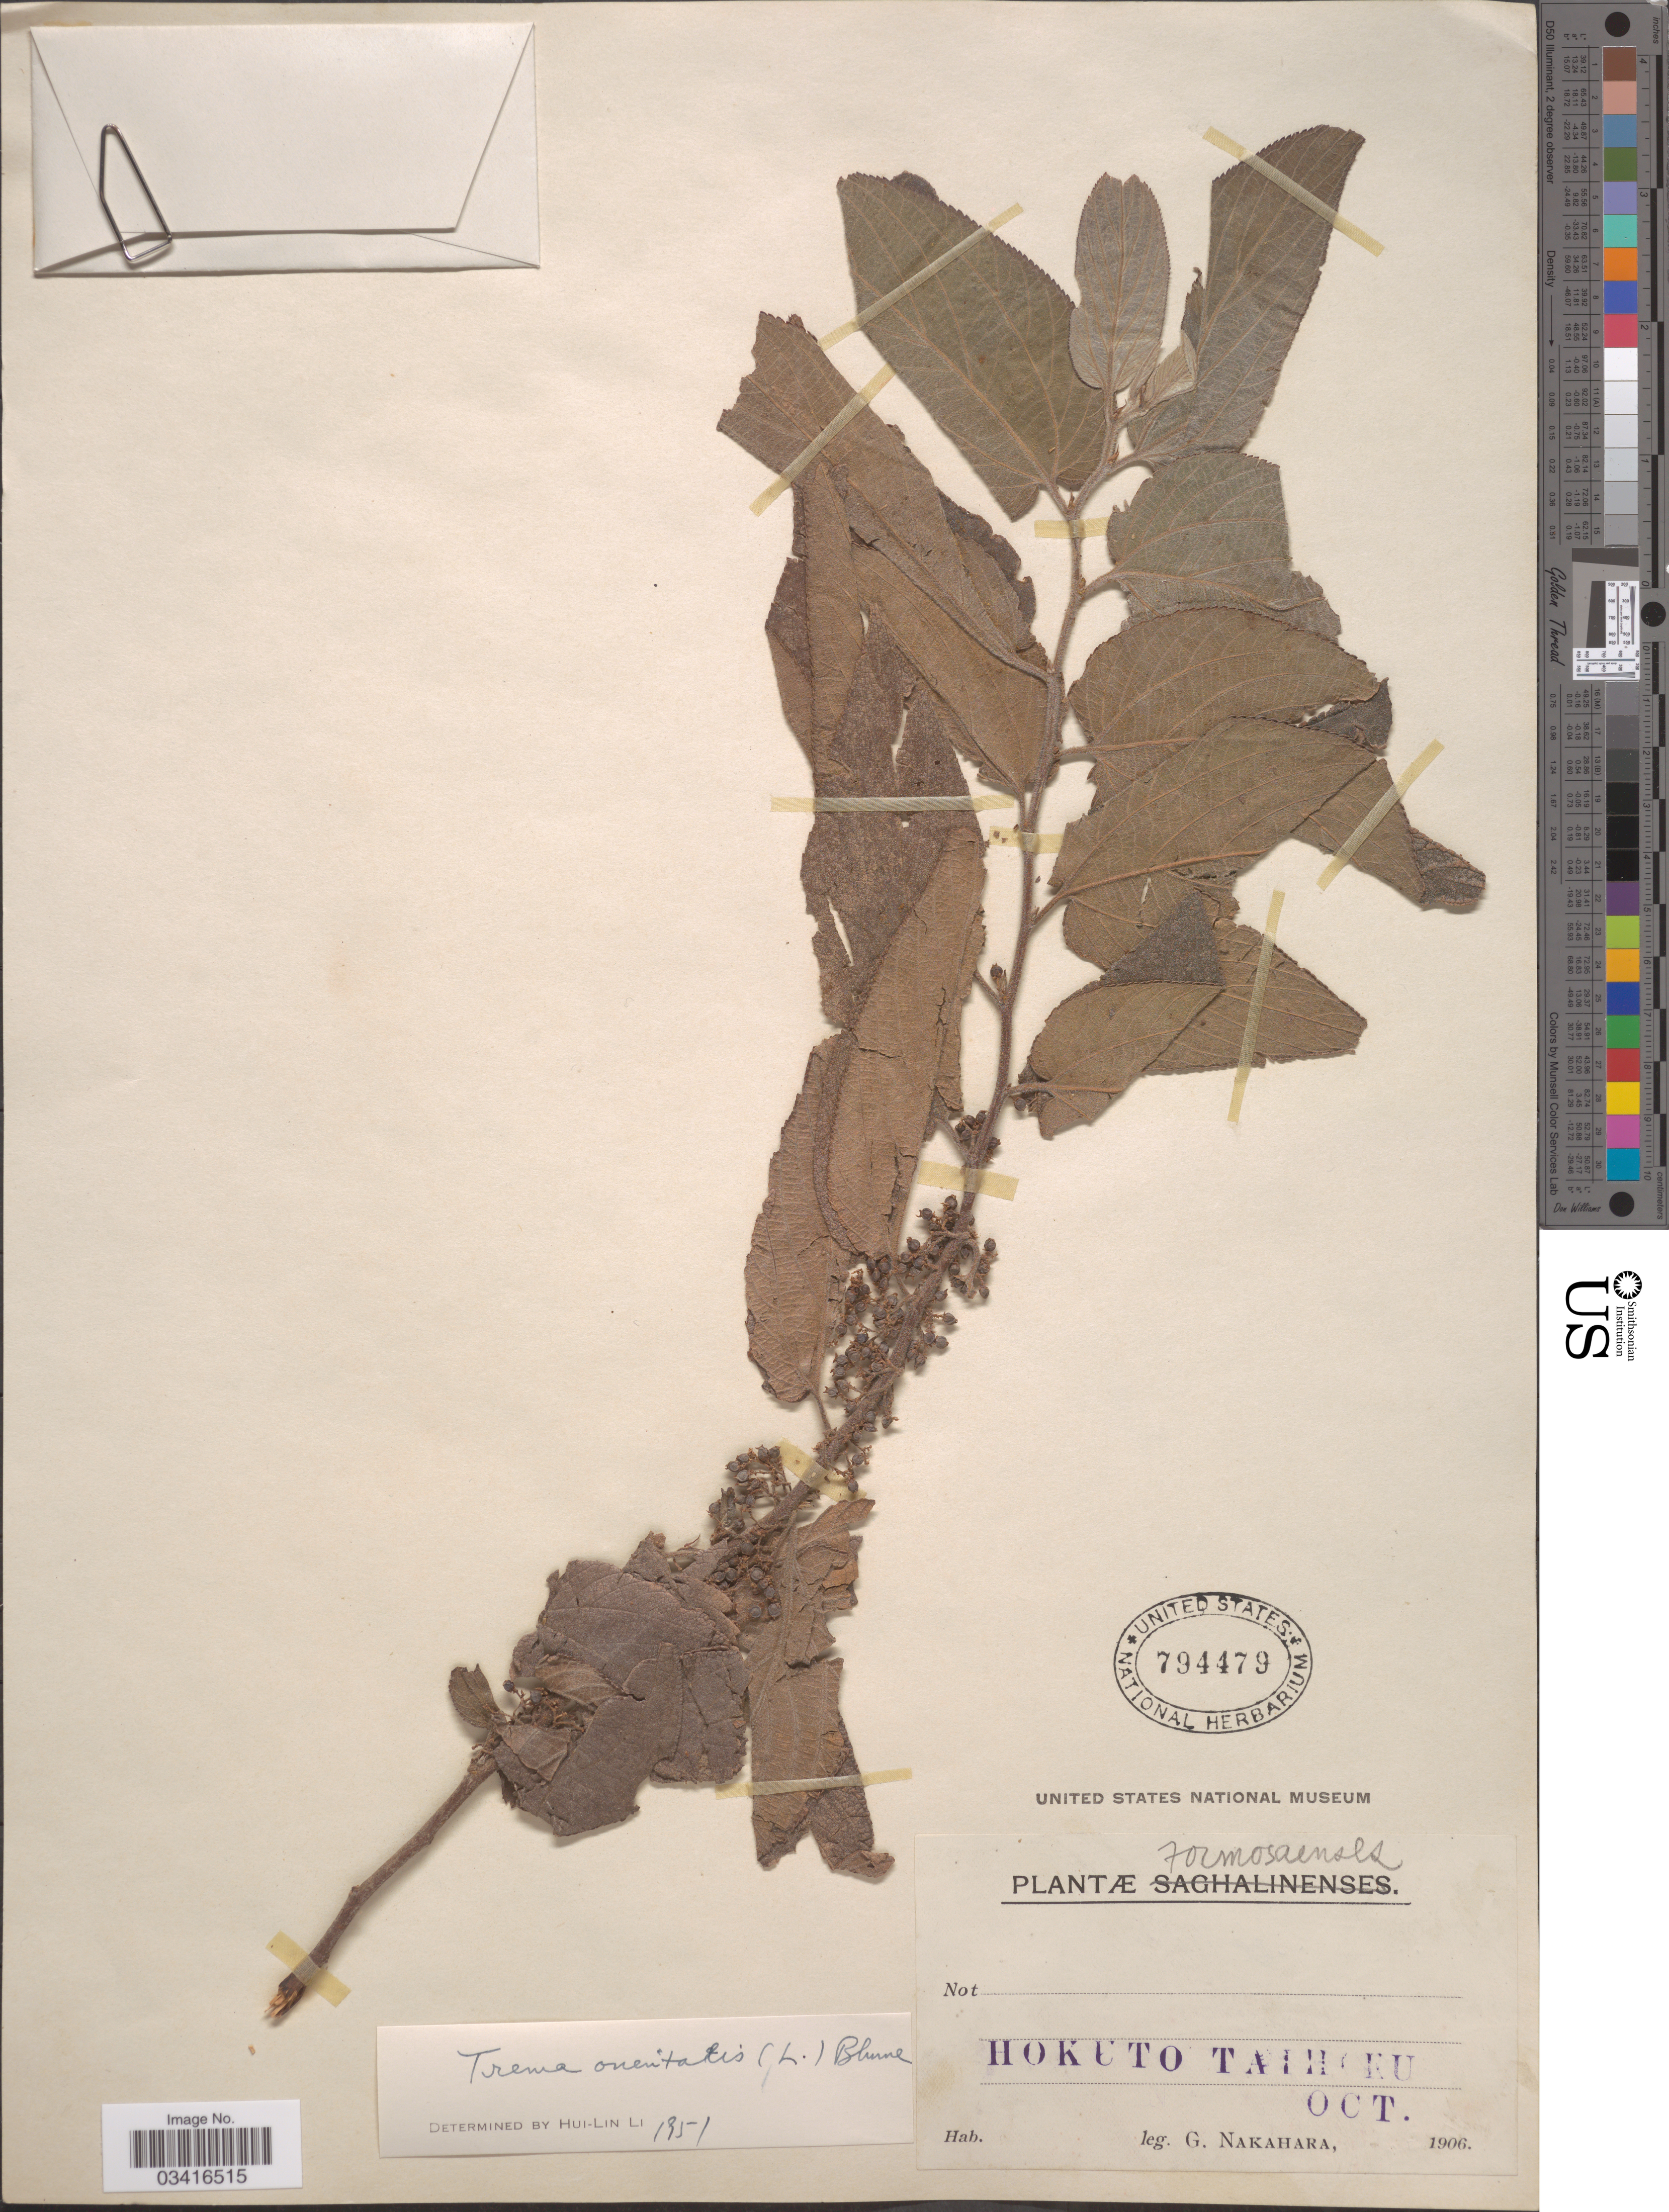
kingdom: Plantae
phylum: Tracheophyta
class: Magnoliopsida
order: Rosales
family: Cannabaceae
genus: Trema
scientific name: Trema orientale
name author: (L.) Blume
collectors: G. Nakahara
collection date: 1906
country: Taiwan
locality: Formosaenses. Hokuto Taihoku.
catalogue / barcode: US 794479